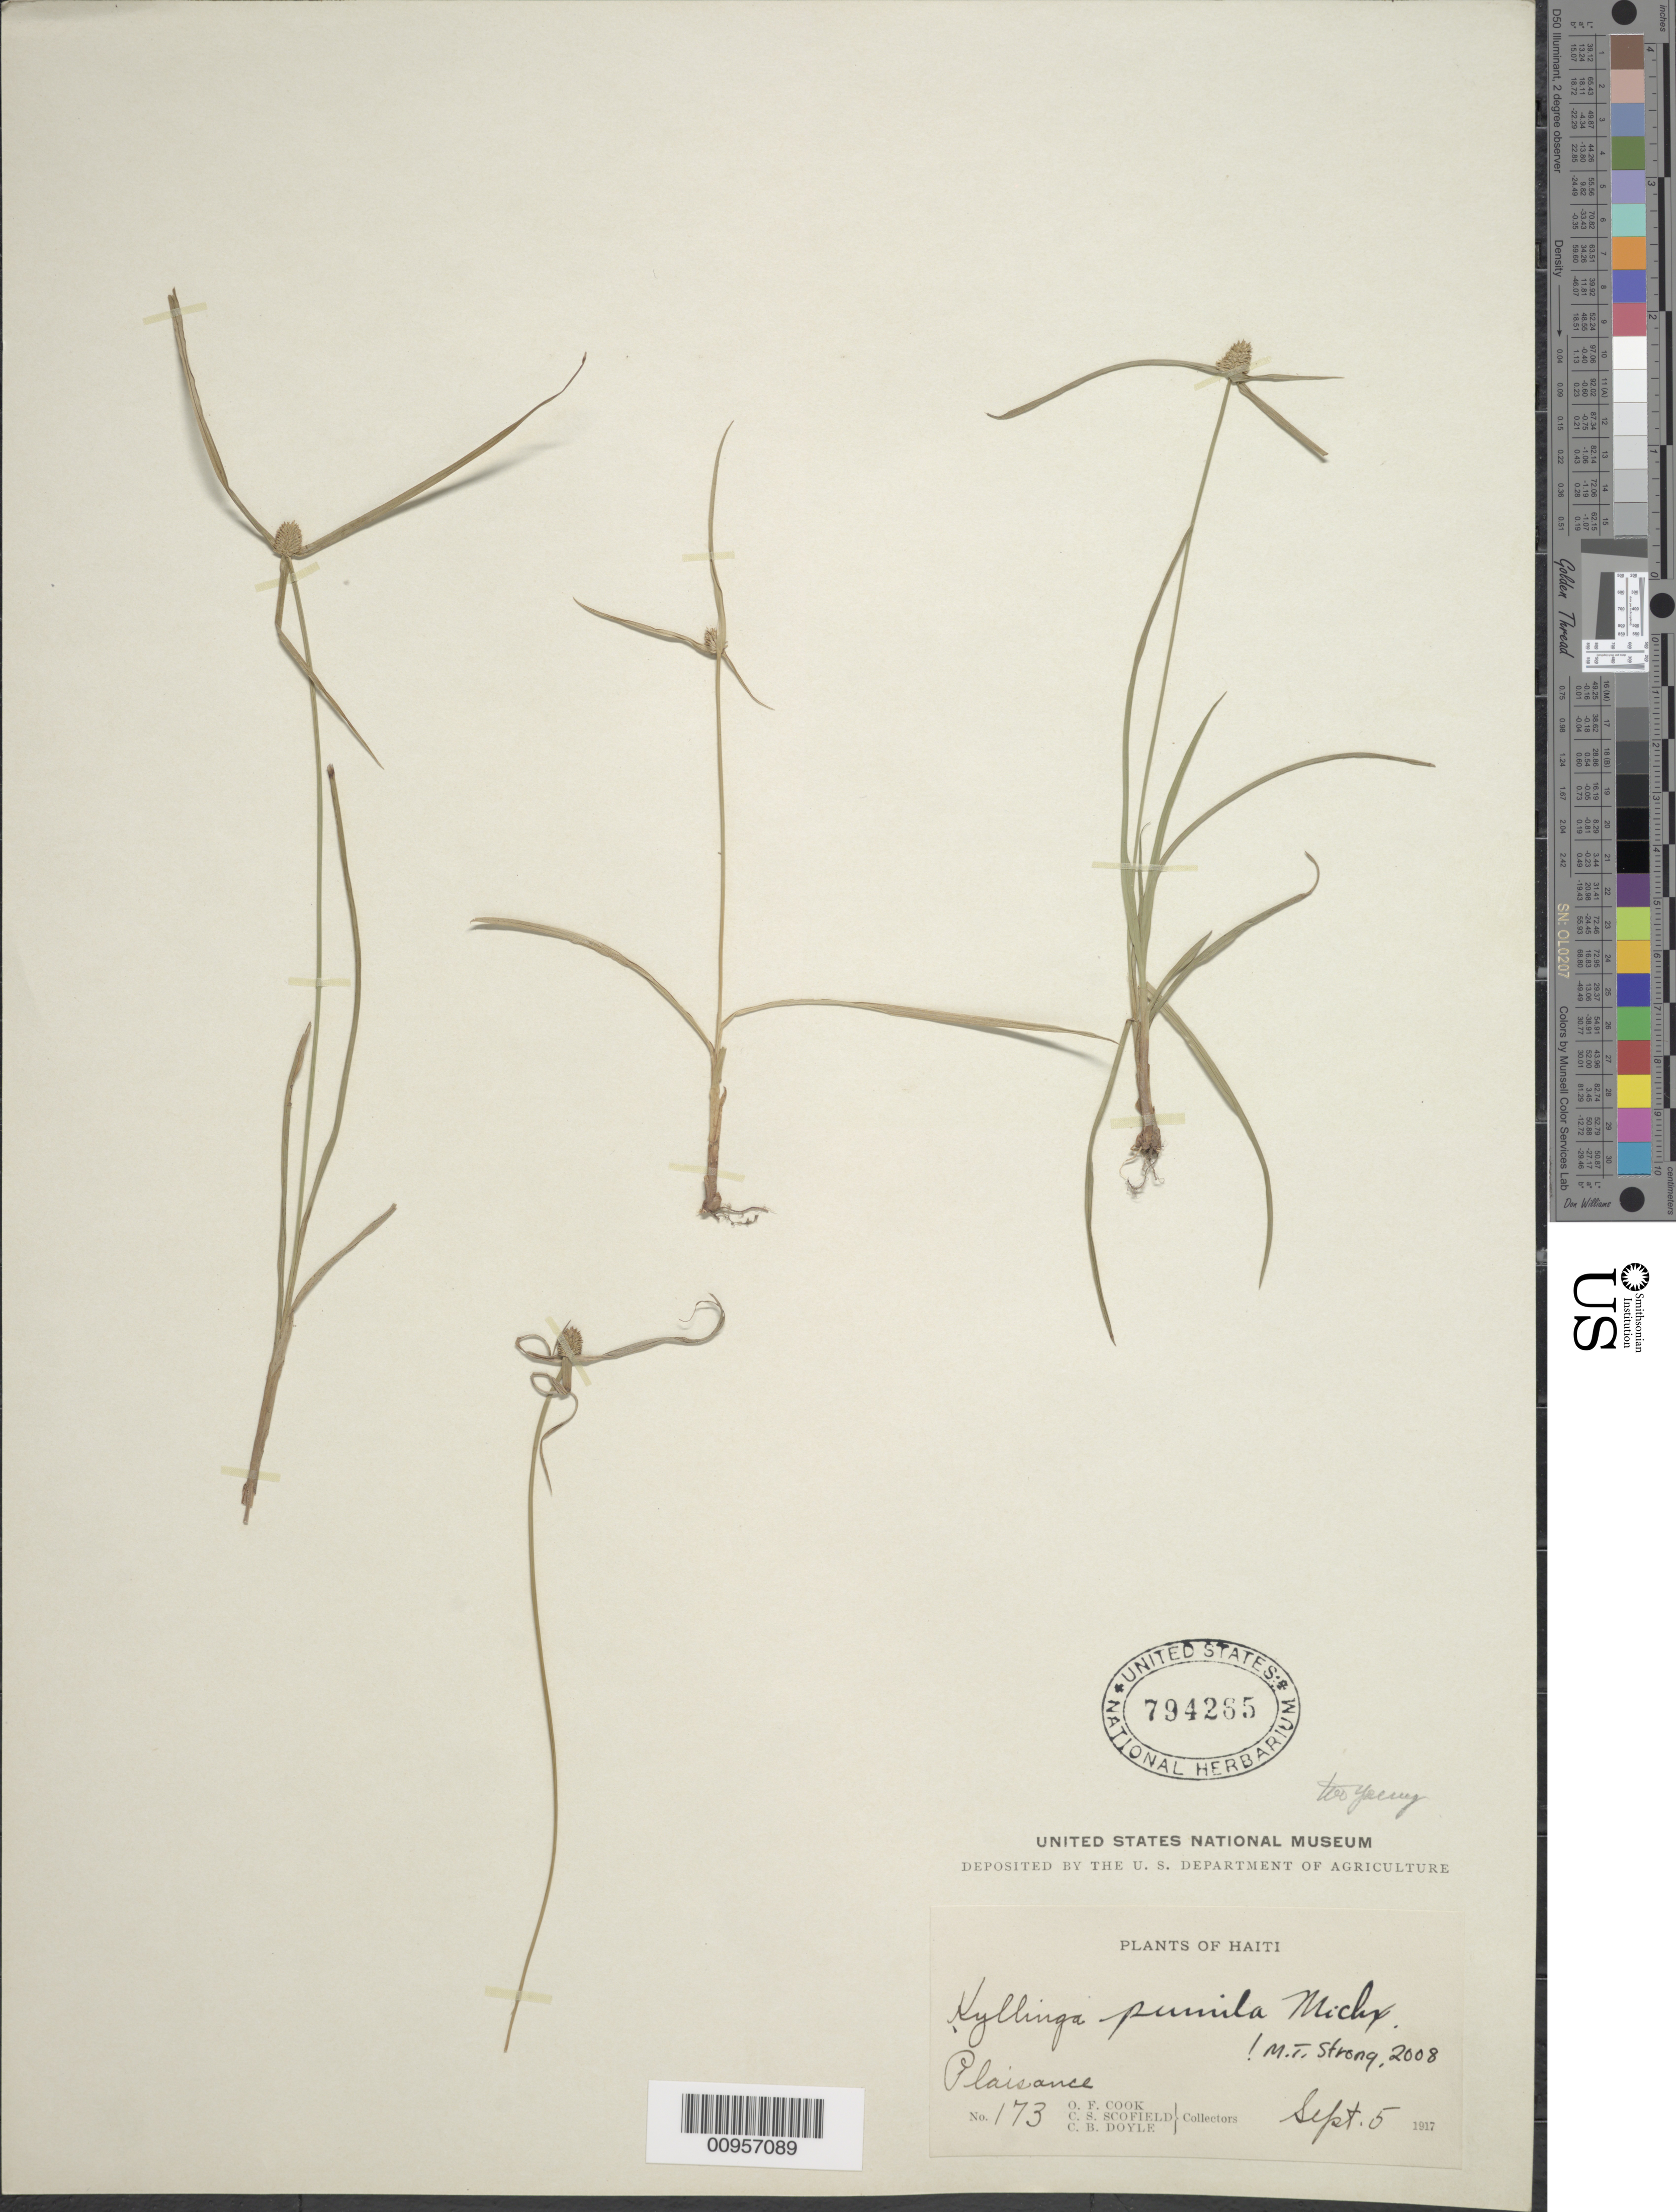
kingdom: Plantae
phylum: Tracheophyta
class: Liliopsida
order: Poales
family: Cyperaceae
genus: Cyperus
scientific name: Cyperus hortensis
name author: (Salzm. ex Steud.) Dorr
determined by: Strong, Mark T., (BOT), Smithsonian Institution - National Museum of Natural History (UNITED STATES)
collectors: O. F. Cook, C. Scofield & C. Doyle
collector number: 173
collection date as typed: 05 Sep 1917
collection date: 1917-09-05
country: Haiti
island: Hispaniola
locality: Plaisance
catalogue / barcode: US 794285